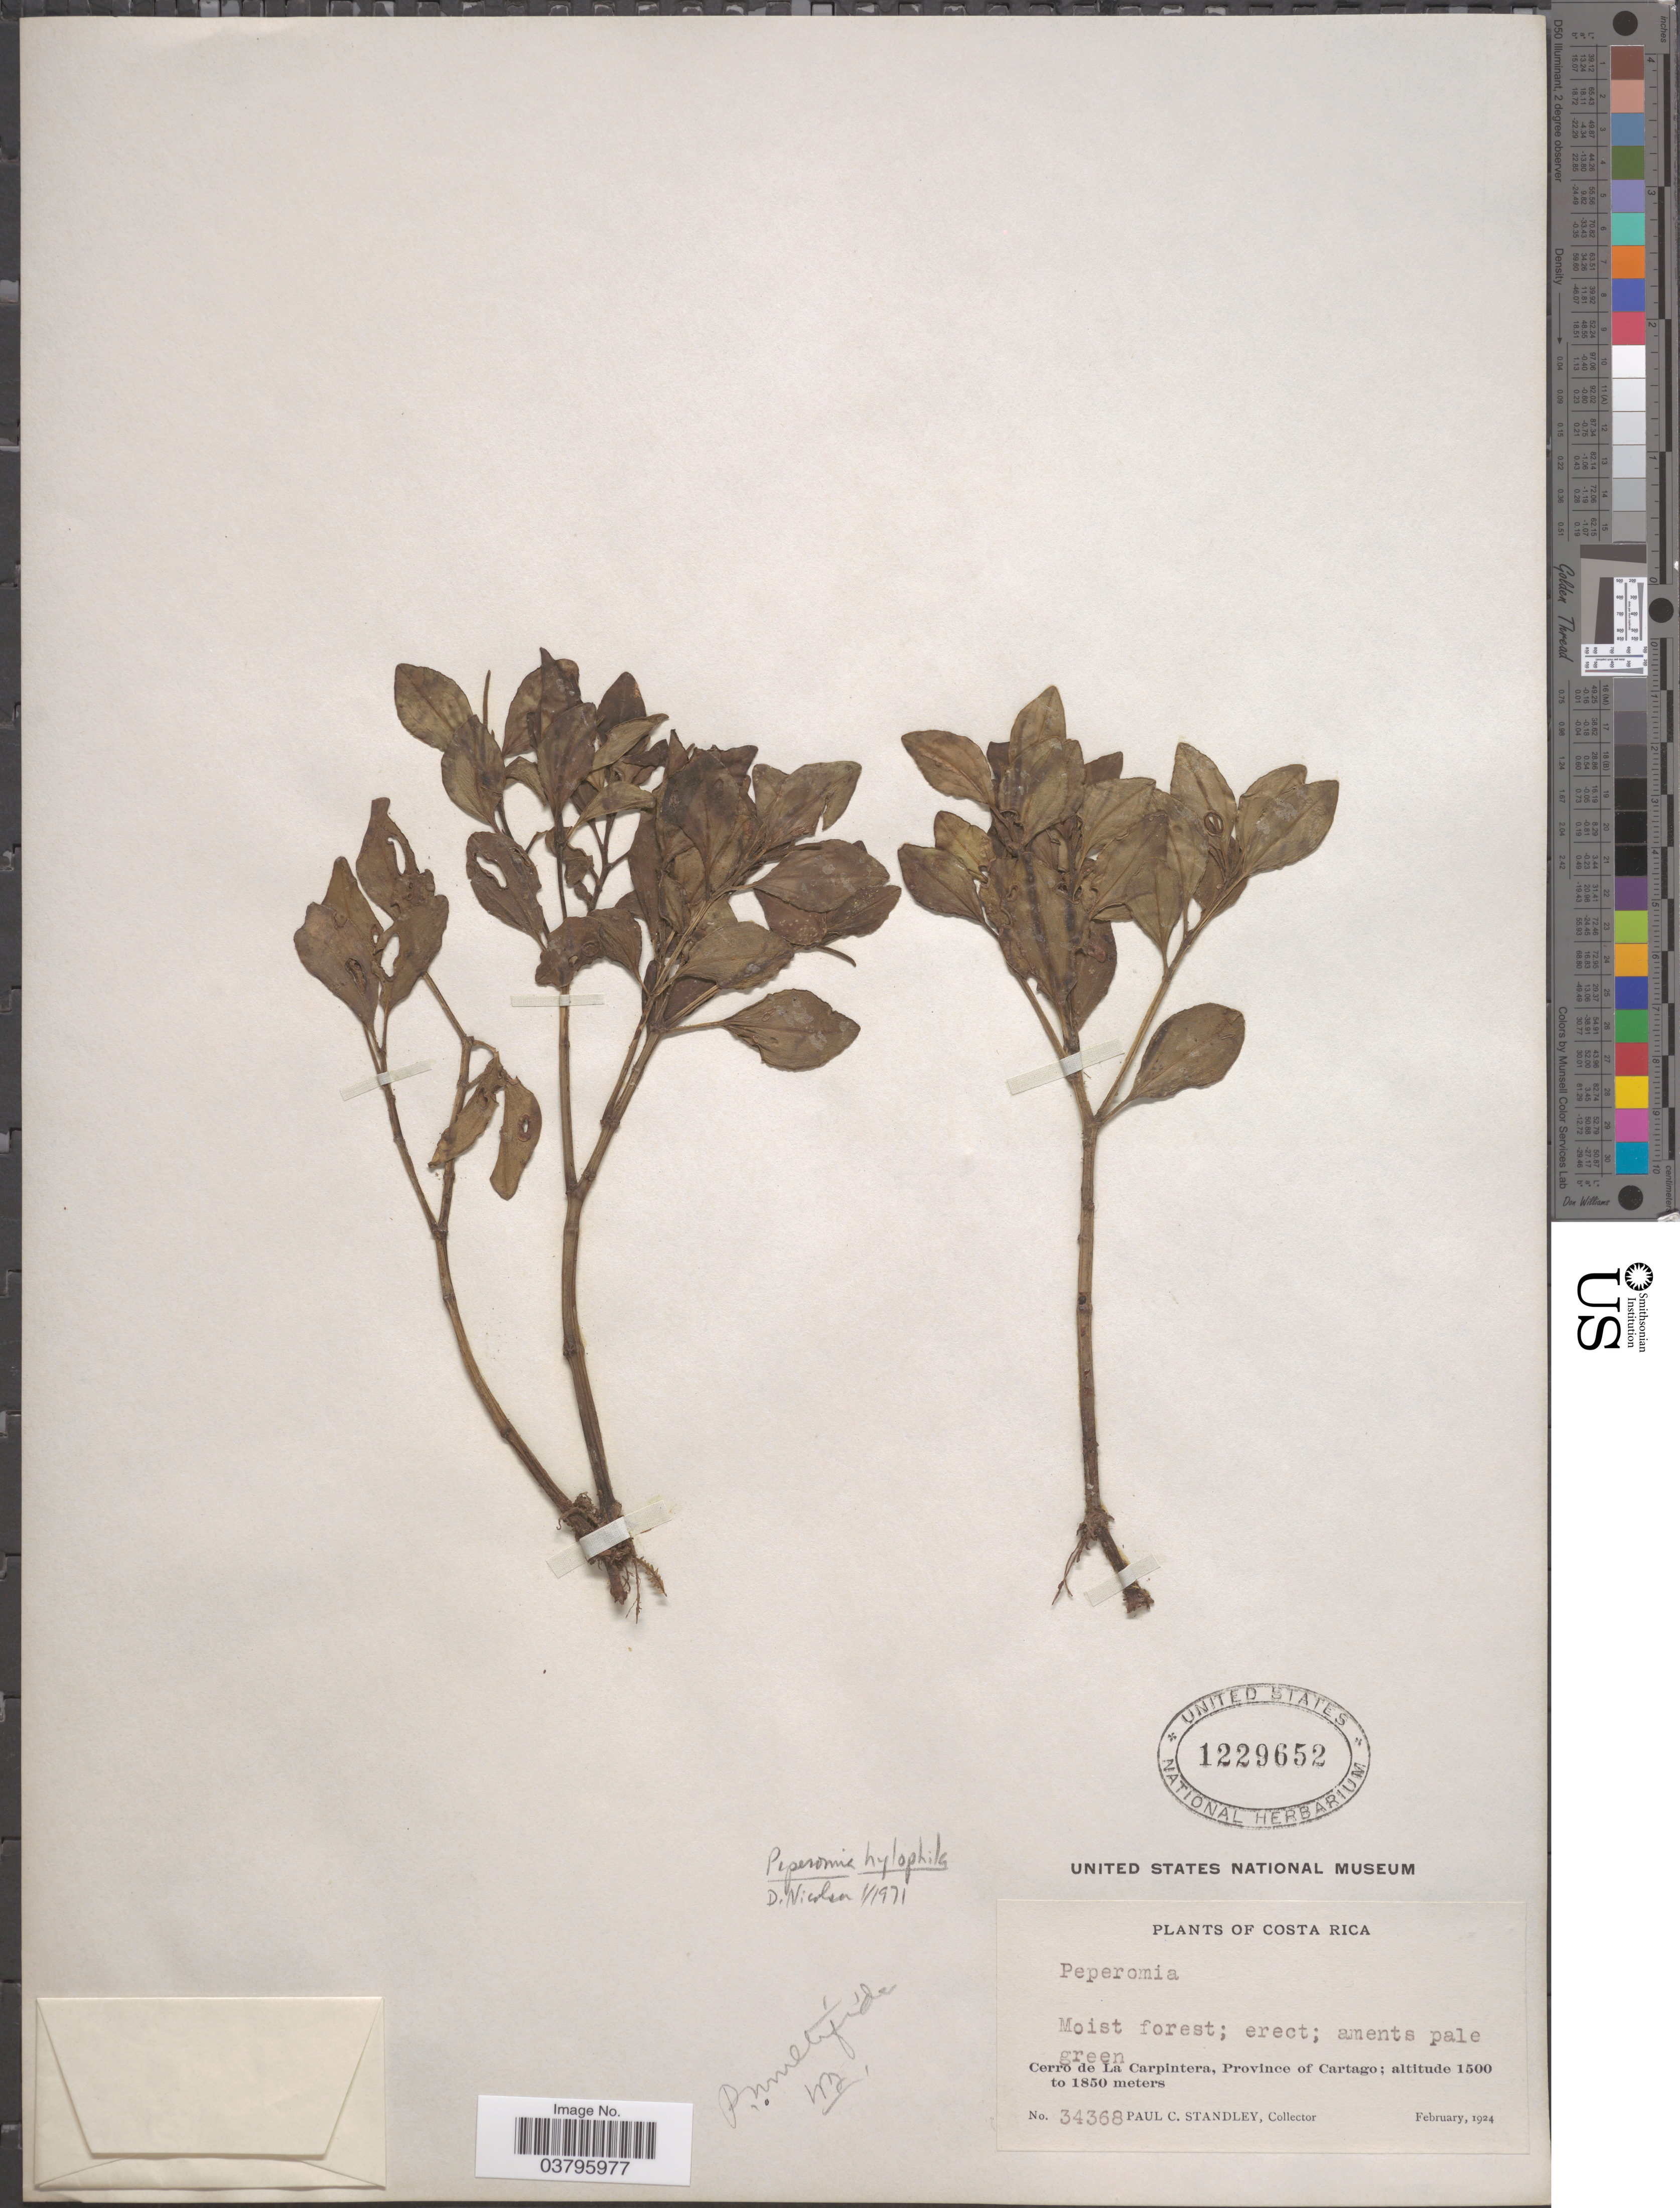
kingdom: Plantae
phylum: Tracheophyta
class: Magnoliopsida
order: Piperales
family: Piperaceae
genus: Peperomia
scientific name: Peperomia hylophila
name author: C. DC. in Pittier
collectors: P. C. Standley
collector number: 34368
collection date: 1924-02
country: Costa Rica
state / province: Cartago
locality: Cerro de La Carpintera.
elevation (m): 1500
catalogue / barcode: US 1229652